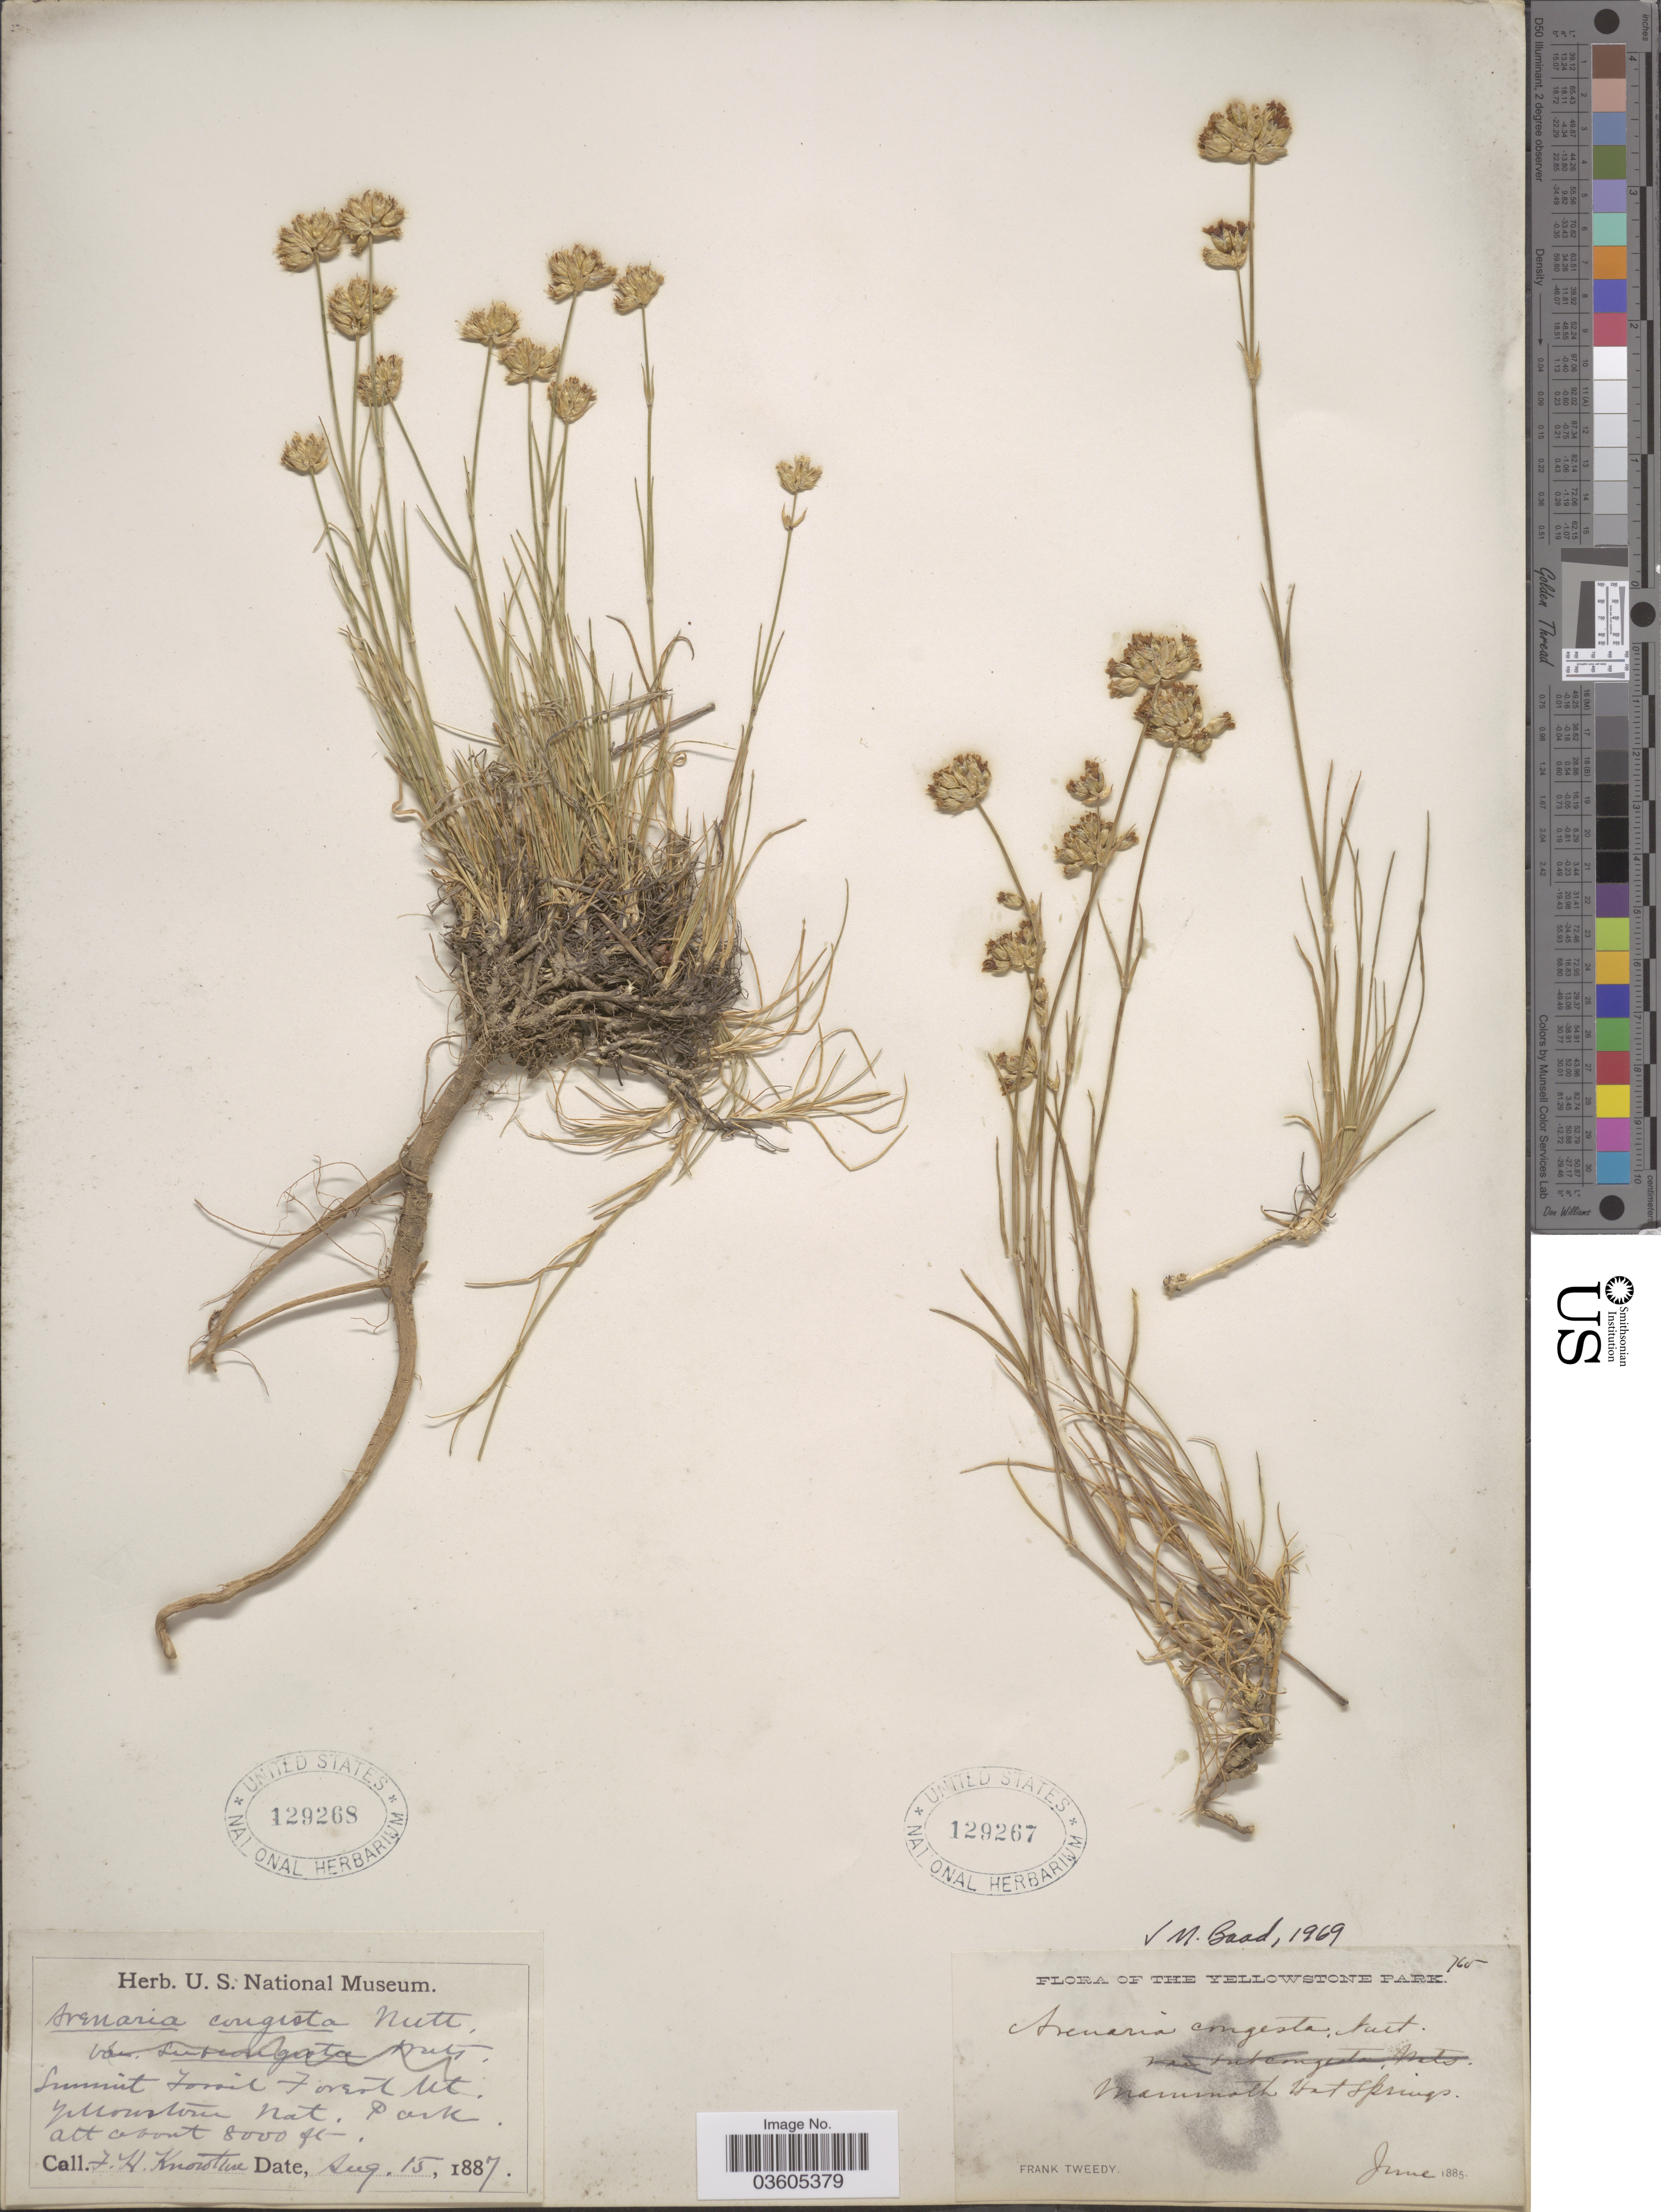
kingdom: Plantae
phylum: Tracheophyta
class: Magnoliopsida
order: Caryophyllales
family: Caryophyllaceae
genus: Eremogone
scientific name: Eremogone congesta var. congesta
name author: (Nutt.) Ikonn.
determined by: Strong, Mark T., (BOT), Smithsonian Institution - National Museum of Natural History (UNITED STATES)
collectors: F. Tweedy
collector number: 765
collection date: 1885-06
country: United States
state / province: Wyoming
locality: The Yellowstone Park. Mammoth Hot Springs.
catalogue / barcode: US 129267